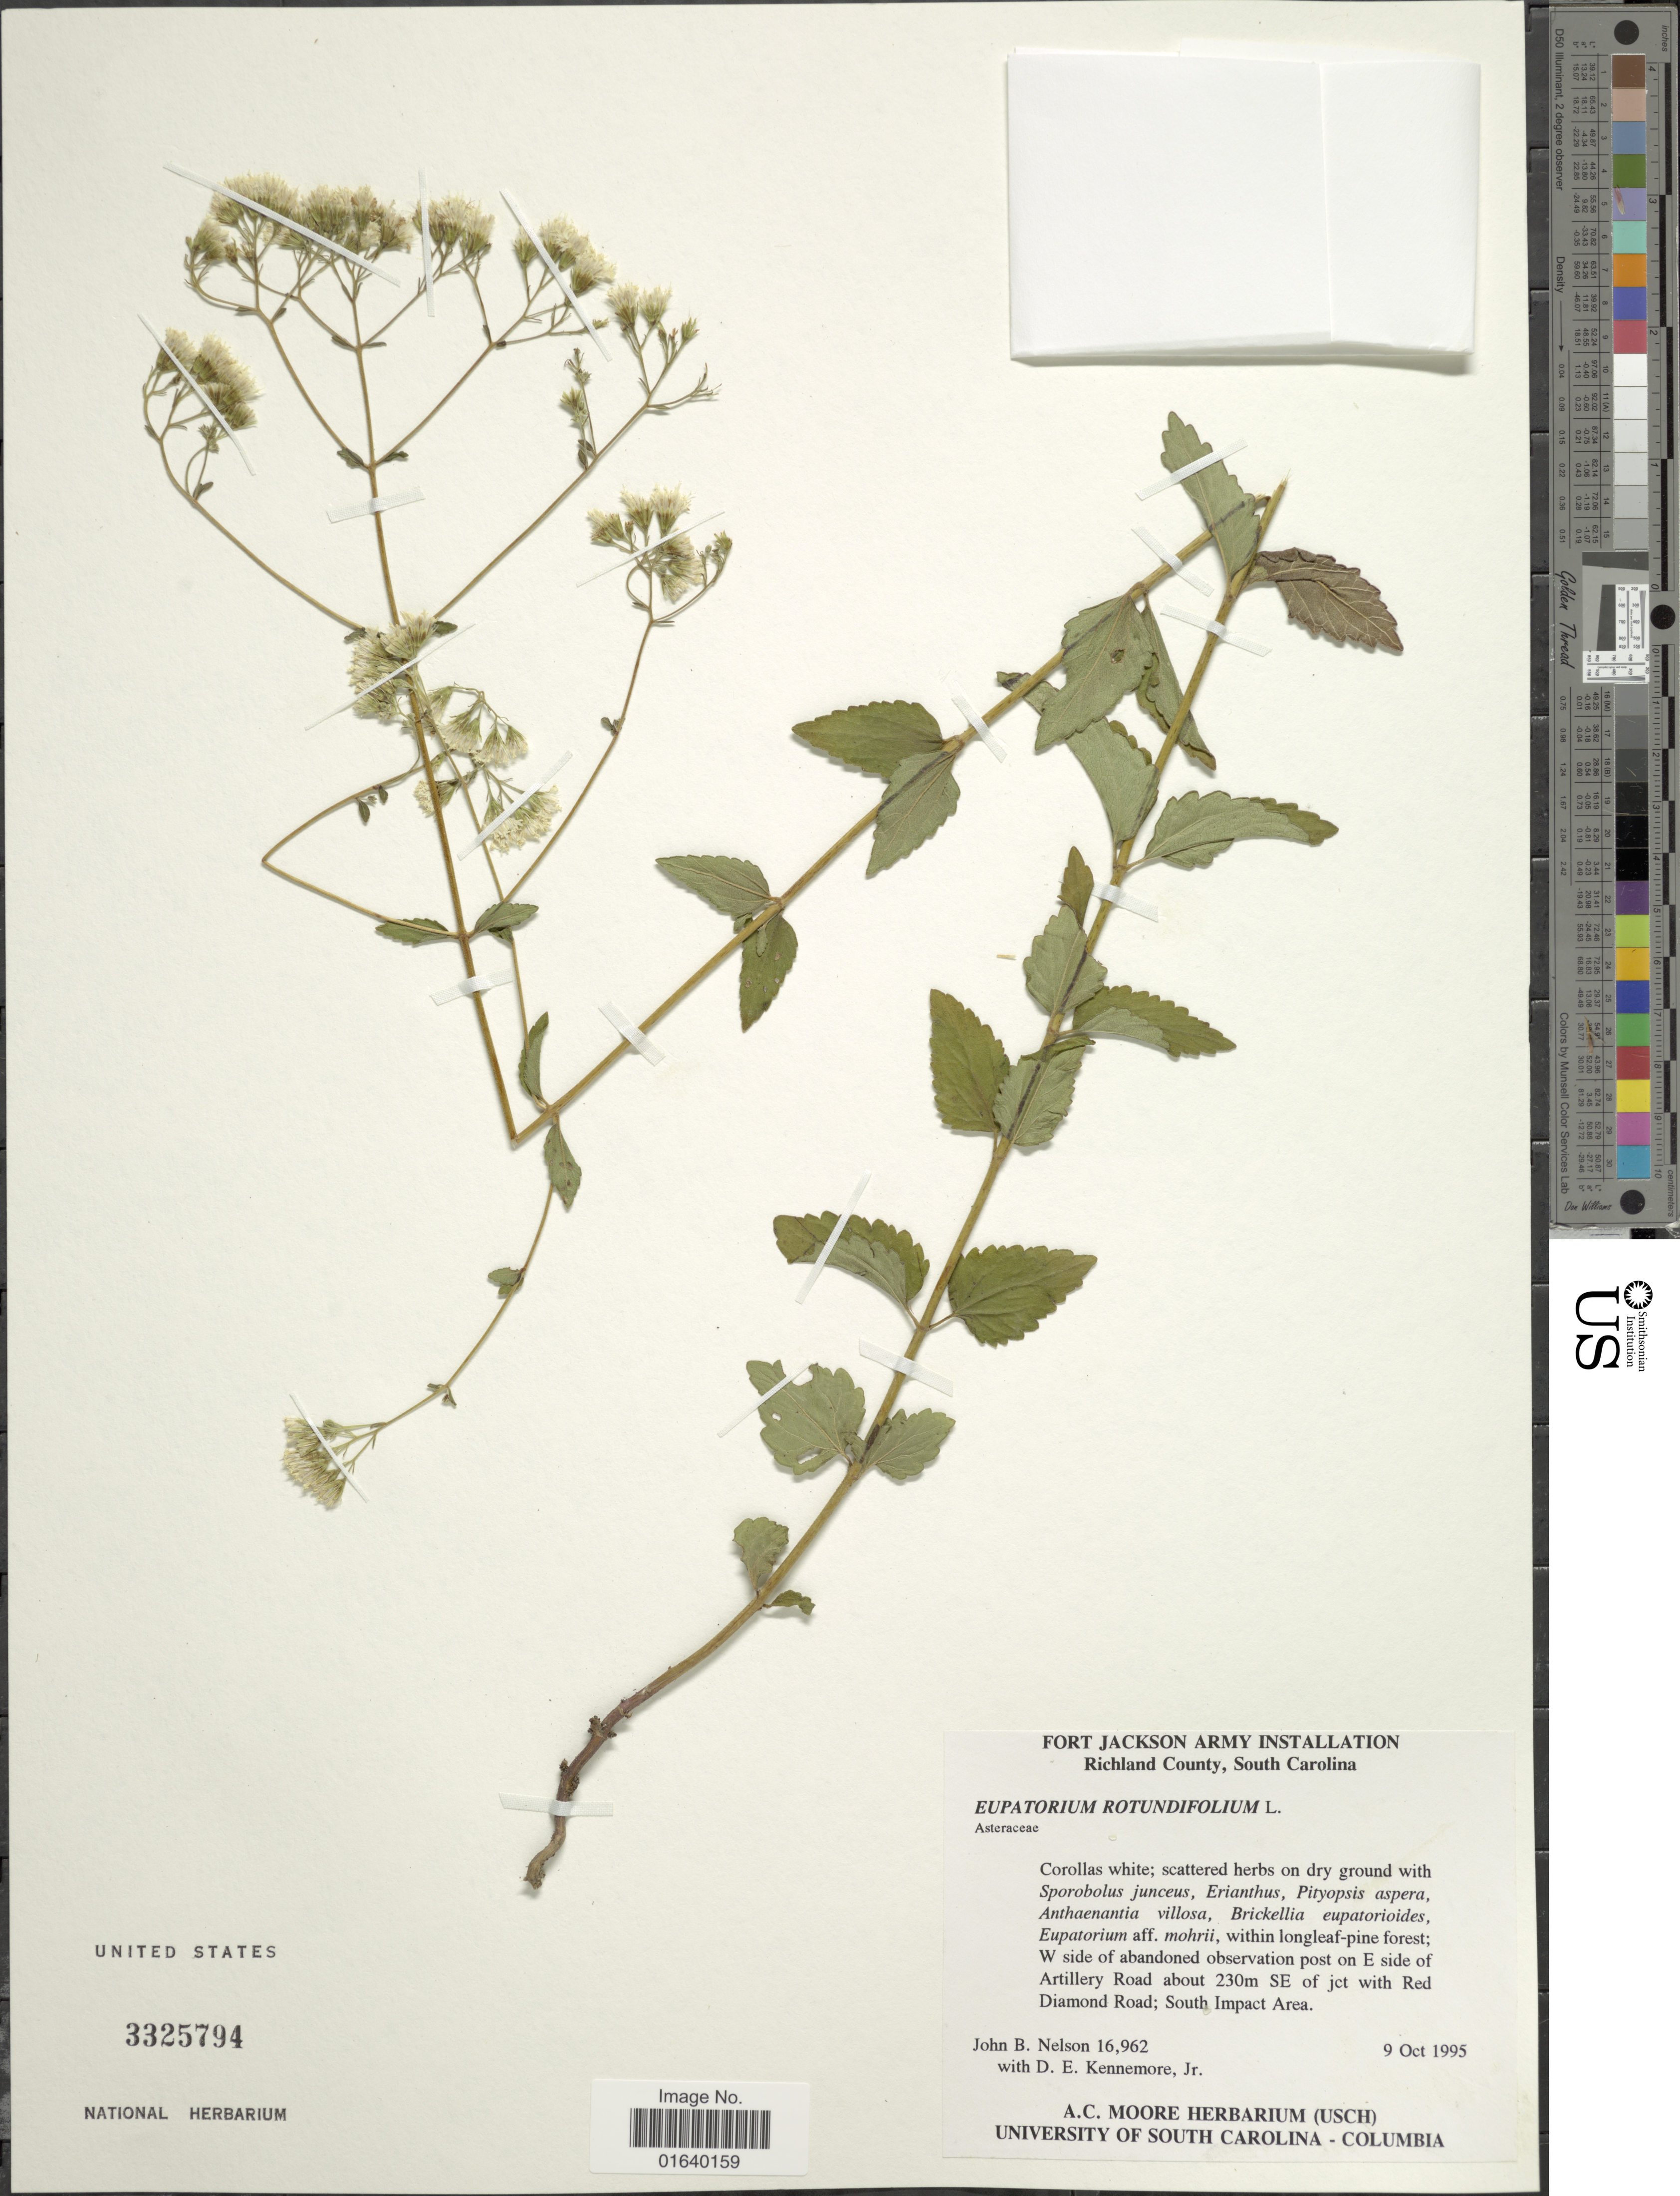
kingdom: Plantae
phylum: Tracheophyta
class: Magnoliopsida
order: Asterales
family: Asteraceae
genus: Eupatorium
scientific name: Eupatorium rotundifolium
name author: L.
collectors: J. B. Nelson & D. Kennemore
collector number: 16962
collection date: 1995-10-09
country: United States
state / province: South Carolina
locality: Richland County, W side of abandoned observation post on E side of Artillery Road about 230m SE of jct with Red Diamond Road; South Impact Area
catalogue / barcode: US 3325794